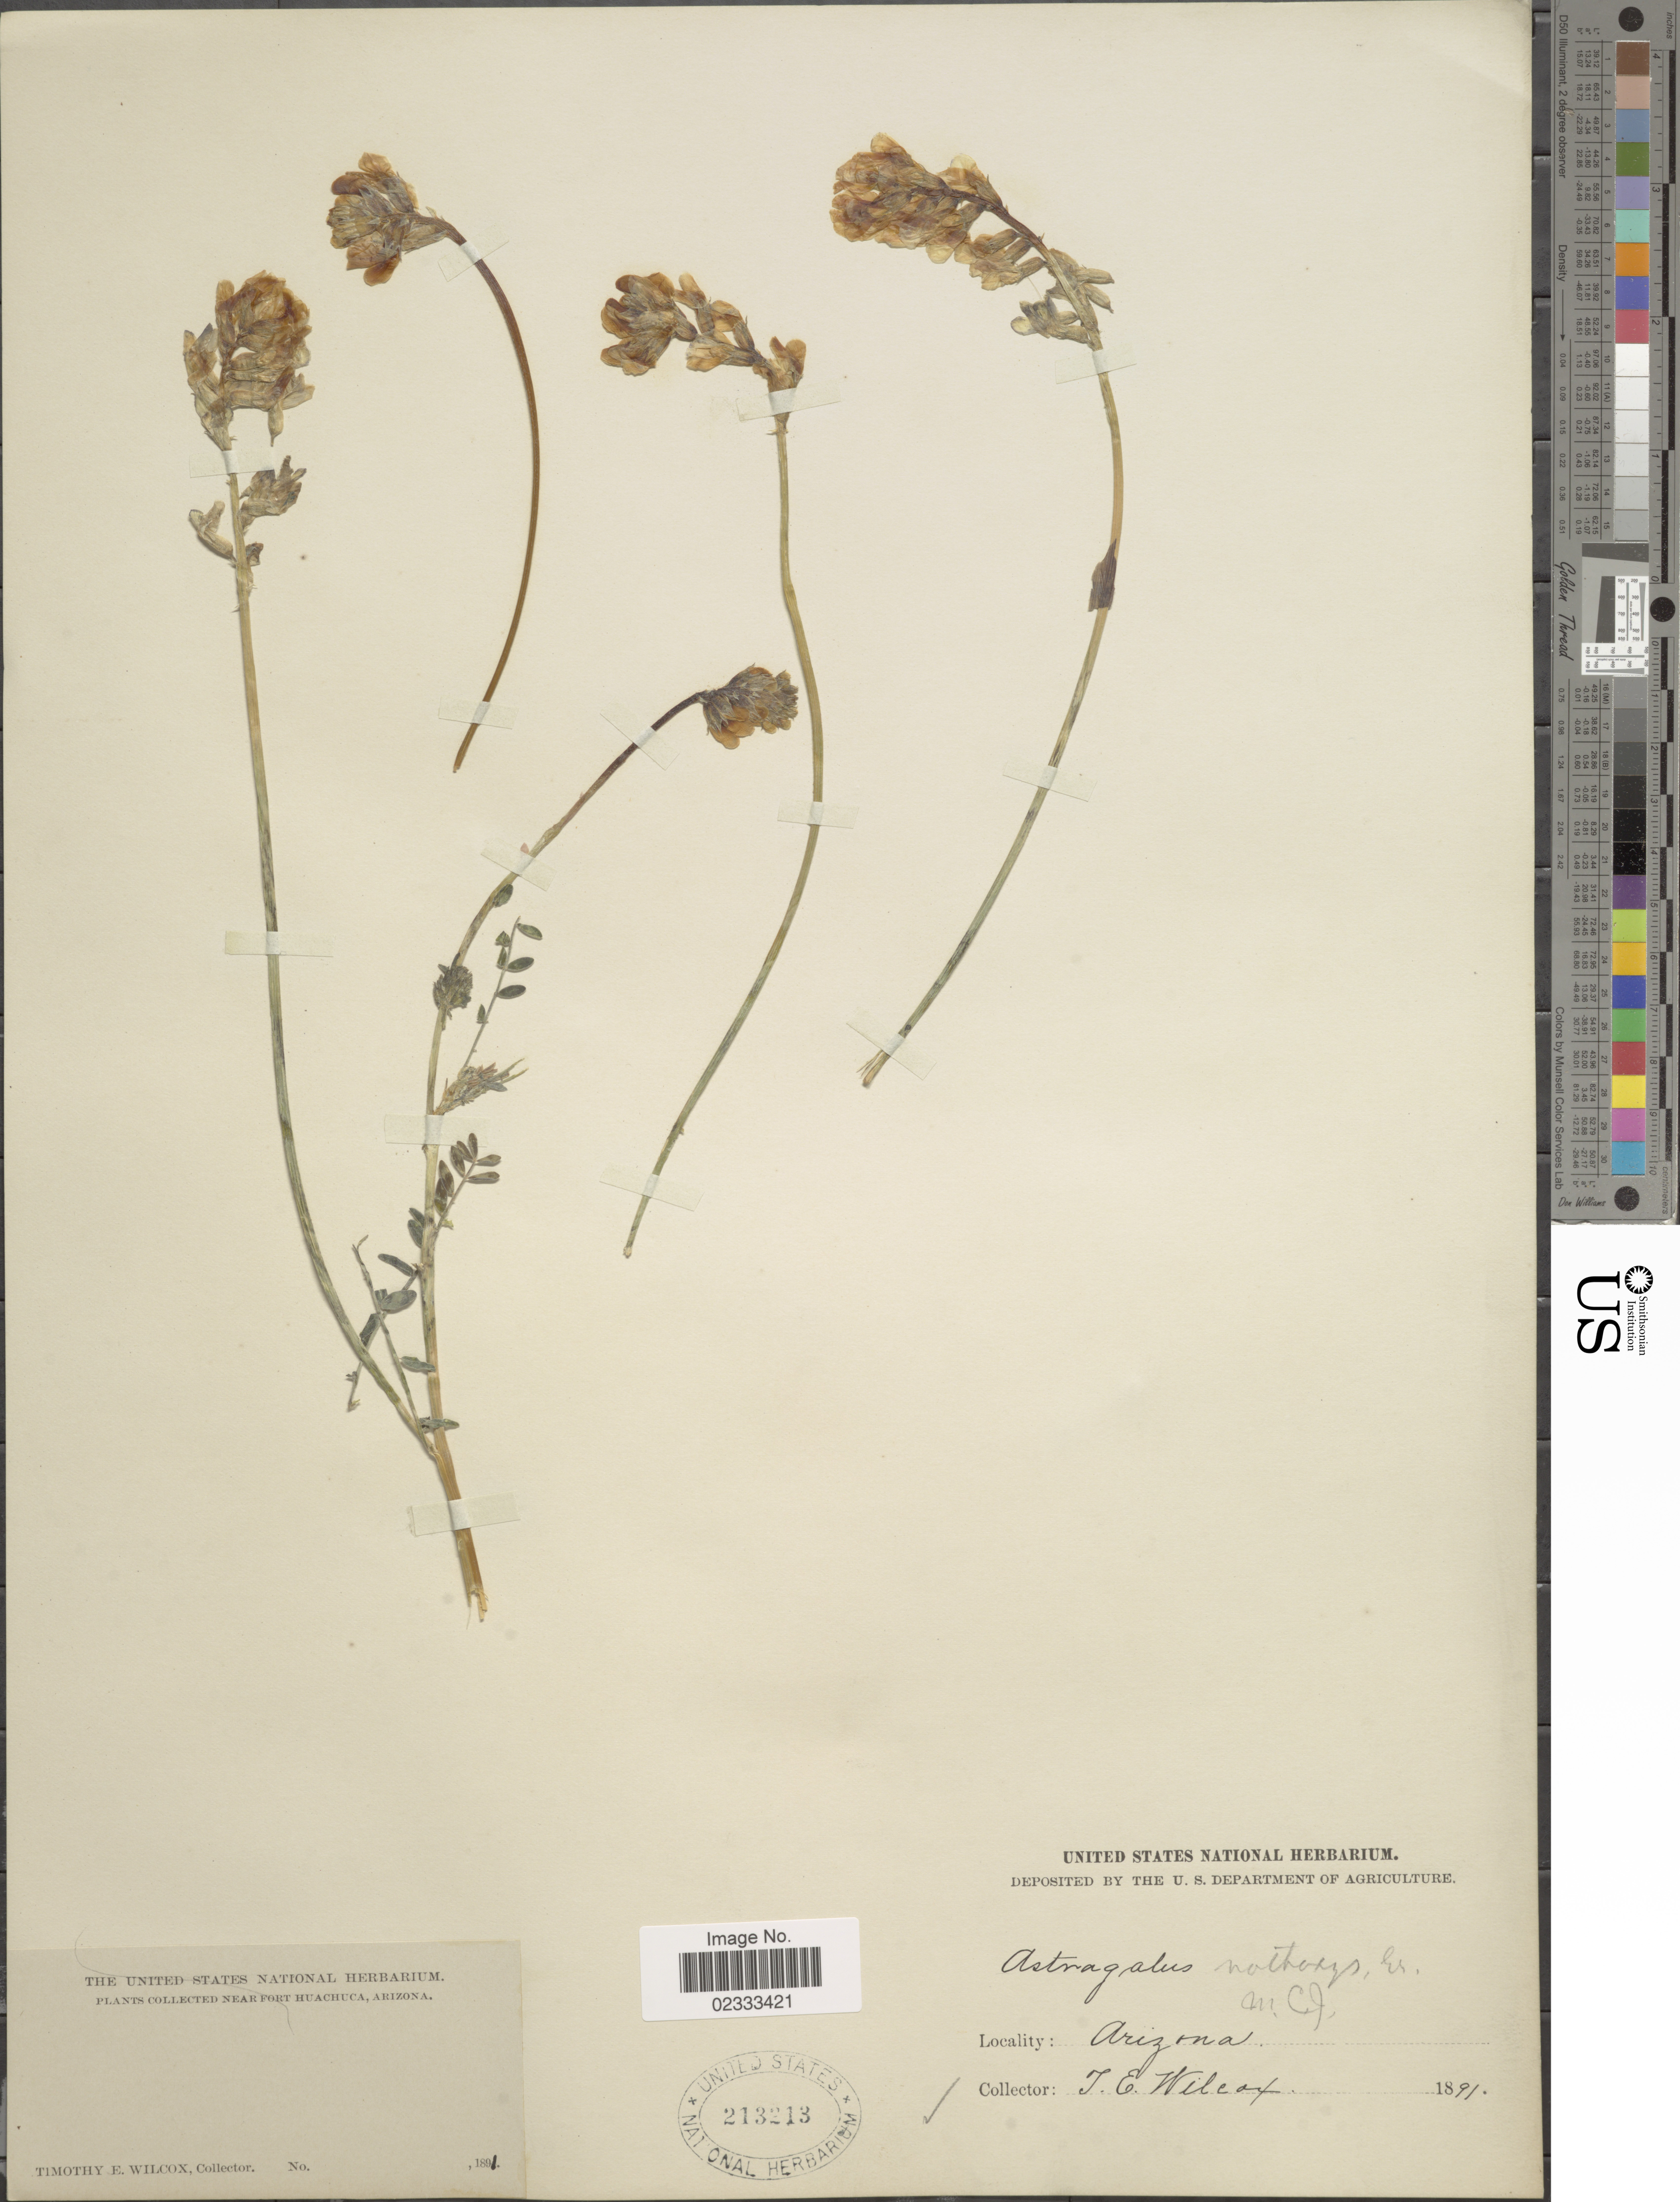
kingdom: Plantae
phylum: Tracheophyta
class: Magnoliopsida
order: Fabales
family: Fabaceae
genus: Astragalus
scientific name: Astragalus nothoxys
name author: A. Gray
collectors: T. E. Wilcox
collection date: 1891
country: United States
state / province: Arizona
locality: Near Fort Huachuca.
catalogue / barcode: US 213213